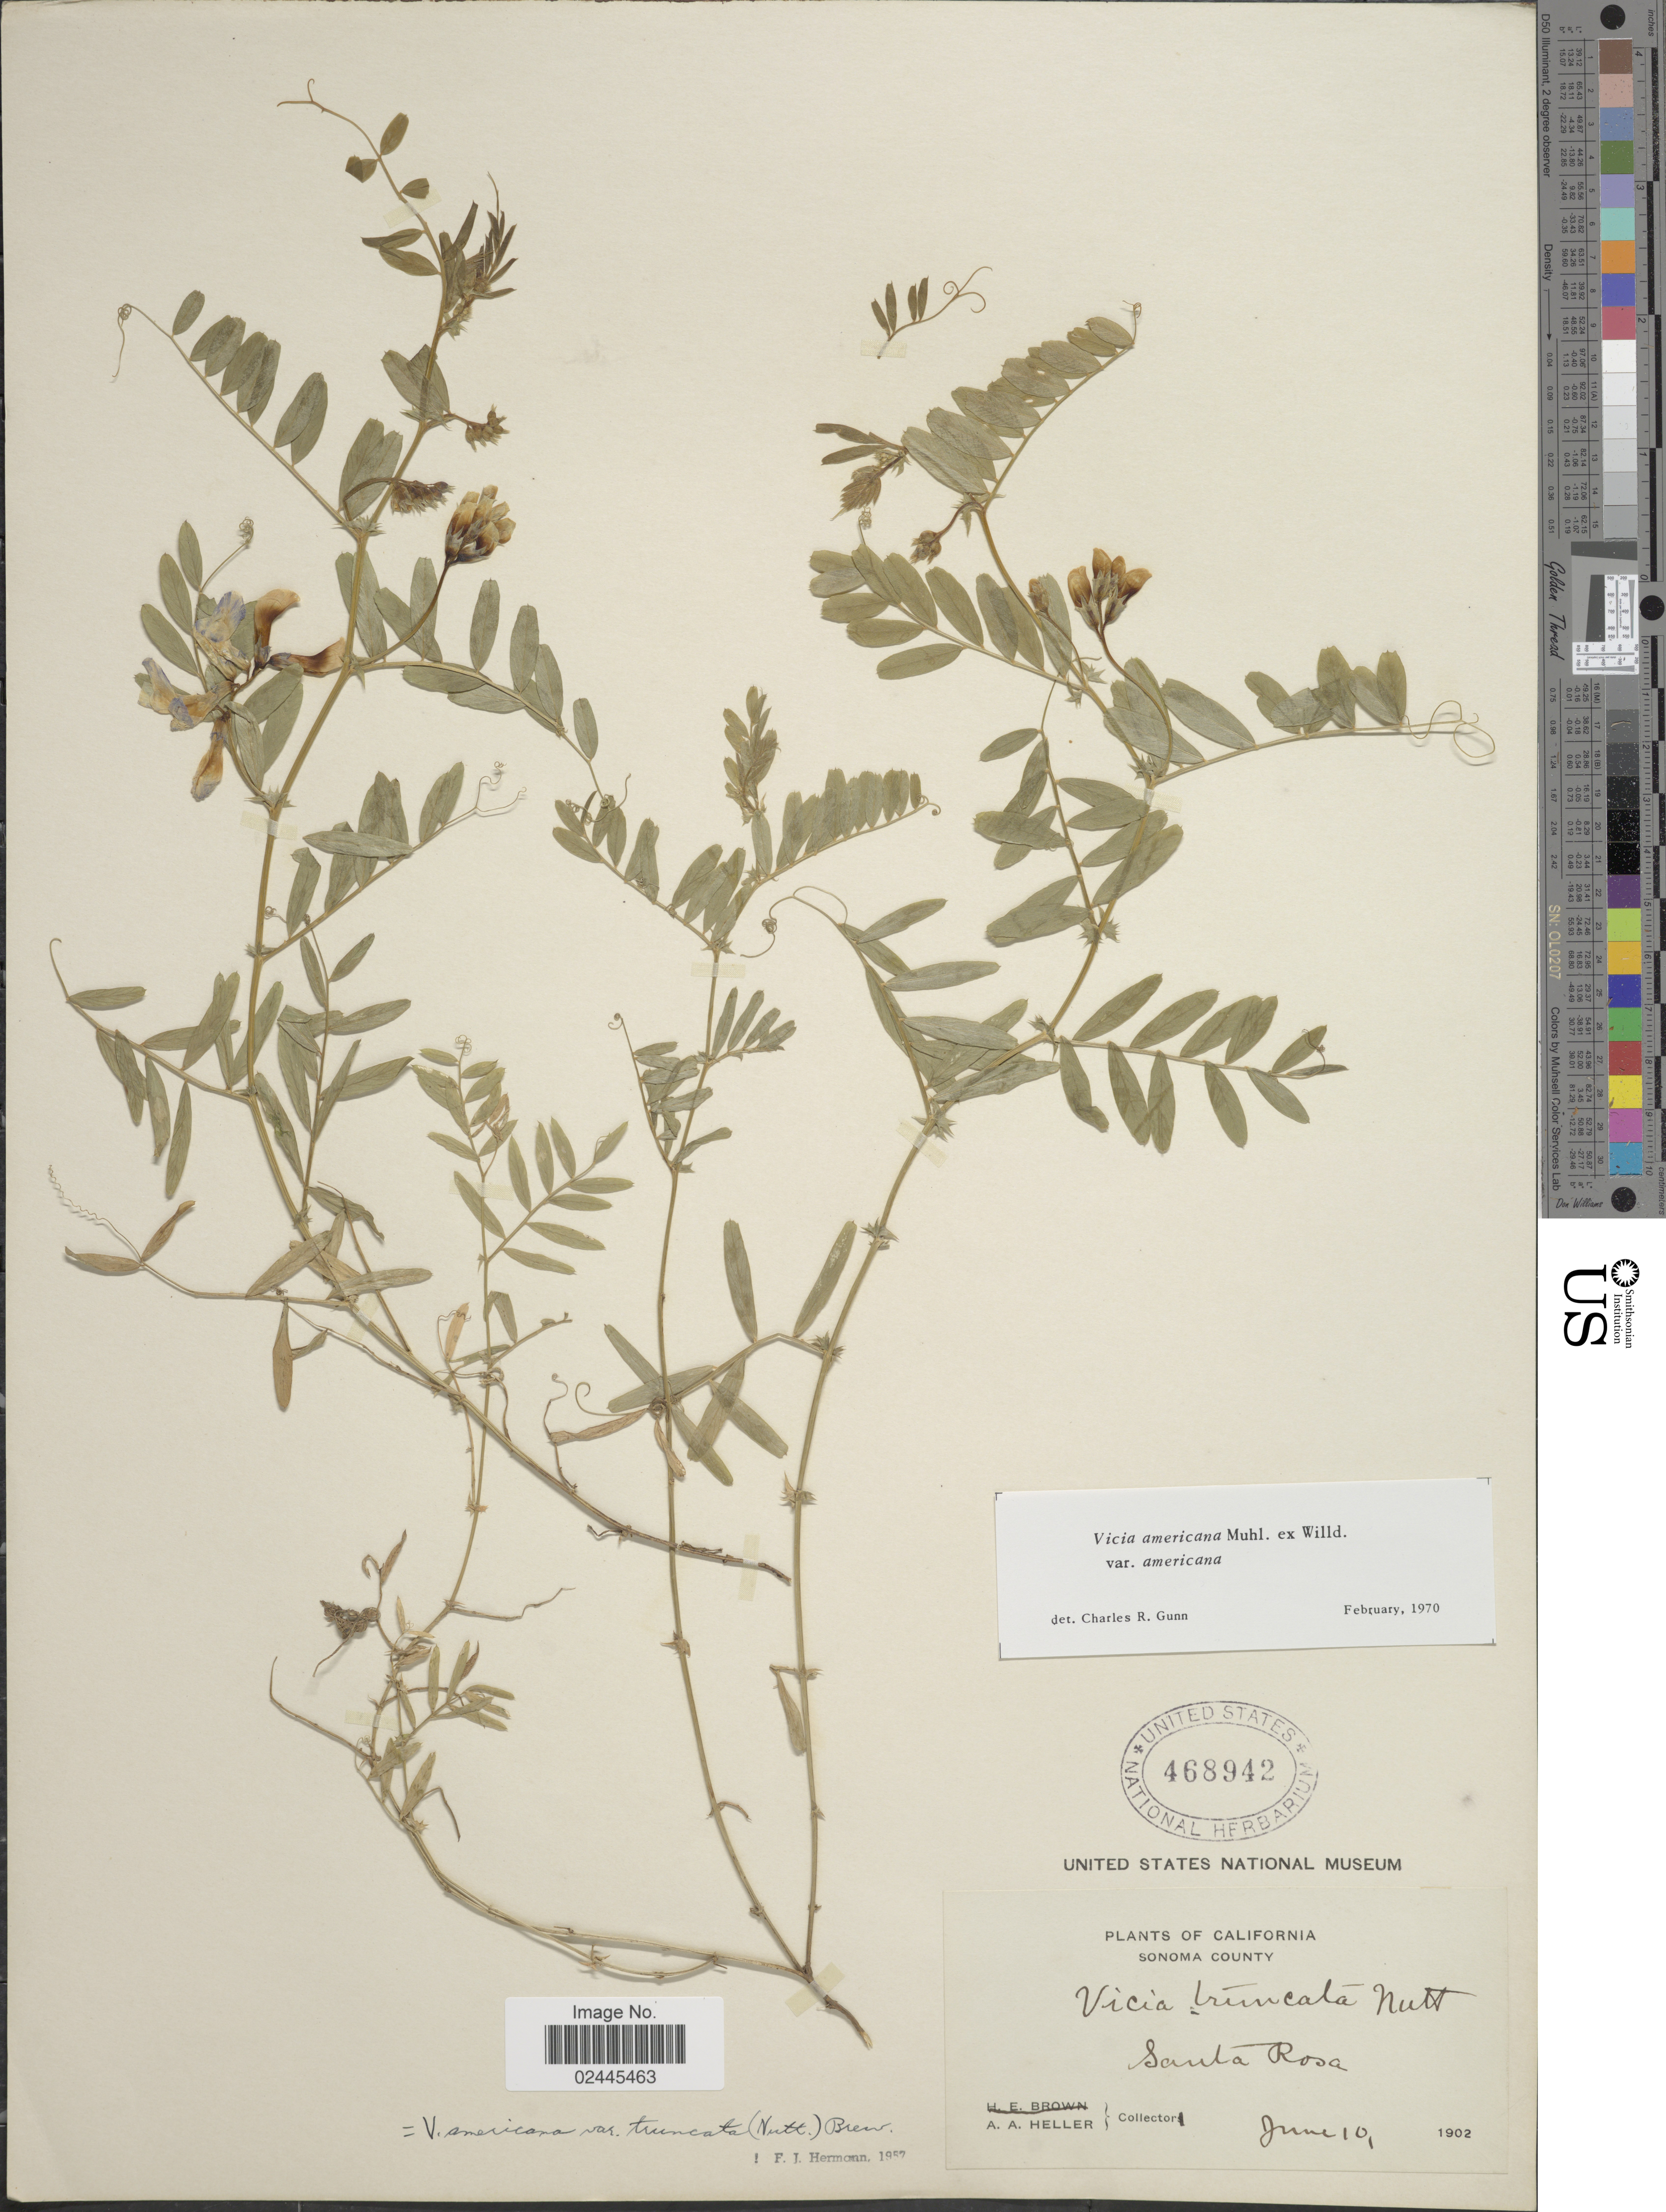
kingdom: Plantae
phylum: Tracheophyta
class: Magnoliopsida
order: Fabales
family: Fabaceae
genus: Vicia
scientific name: Vicia americana var. americana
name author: Muhl. ex Willd.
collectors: A. A. Heller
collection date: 1902-06-10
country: United States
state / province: California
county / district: Sonoma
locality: Sonoma County. Santa Rosa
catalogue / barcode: US 468942